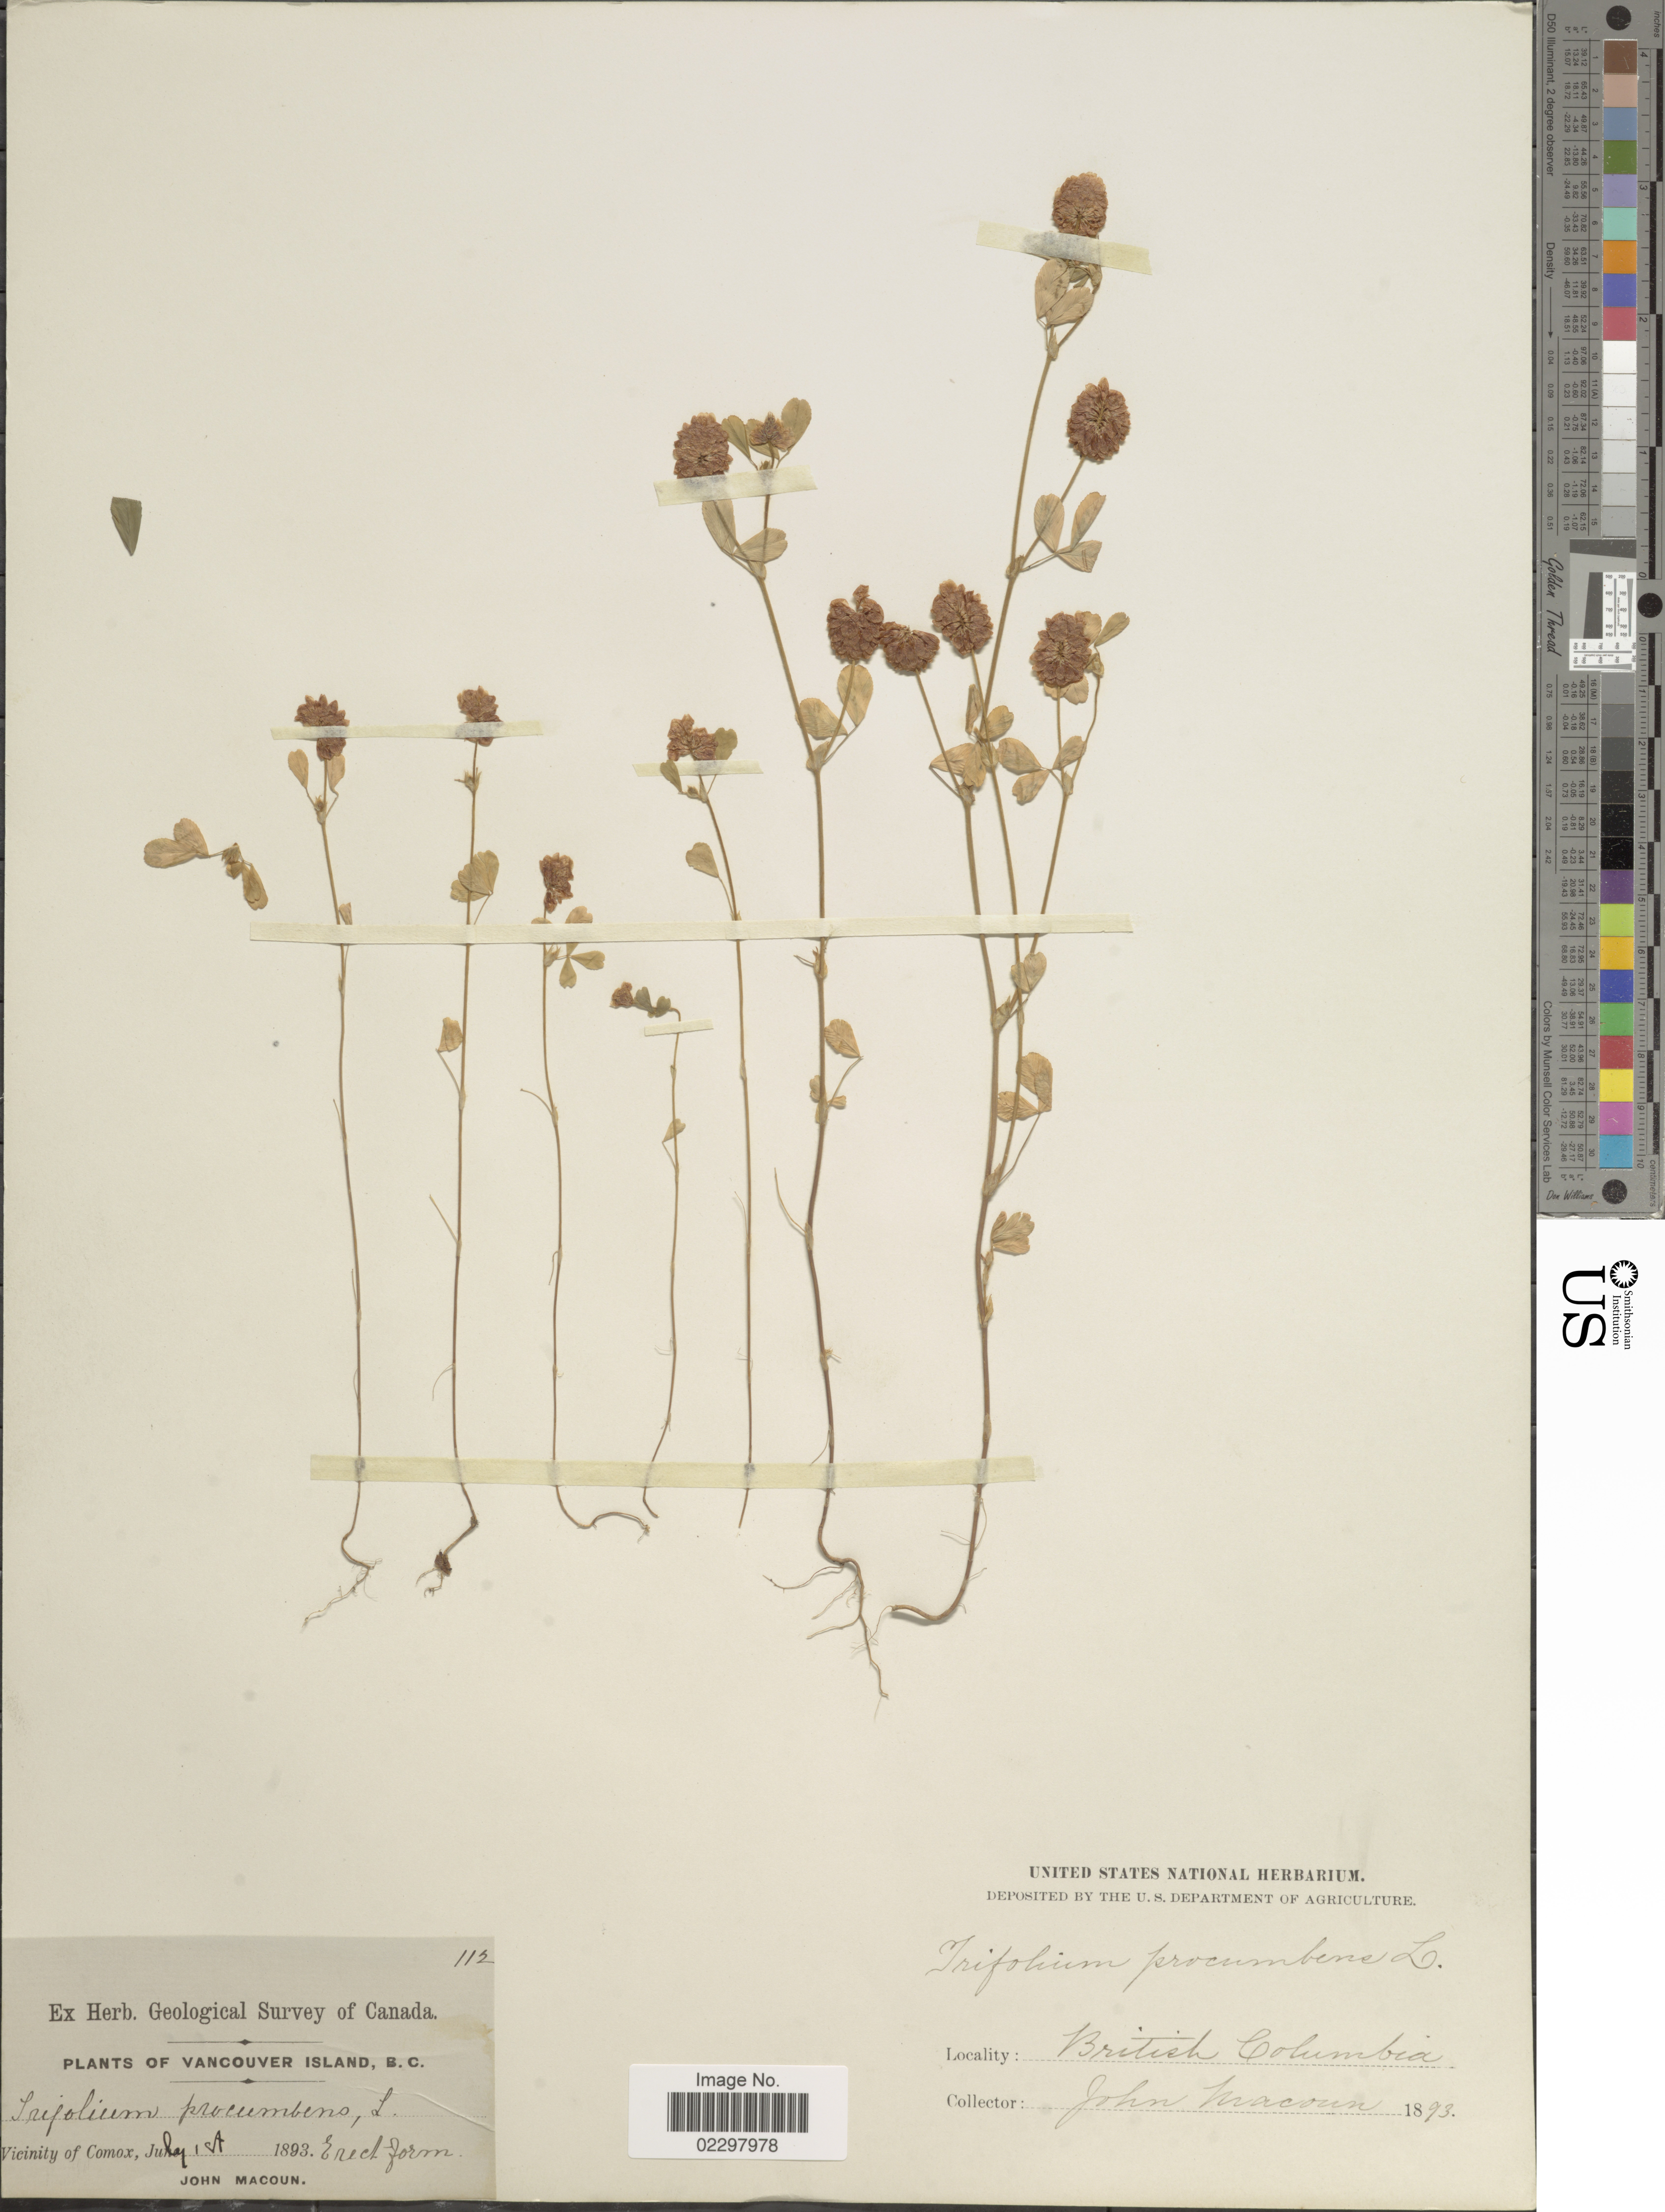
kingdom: Plantae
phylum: Tracheophyta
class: Magnoliopsida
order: Fabales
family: Fabaceae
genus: Trifolium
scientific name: Trifolium procumbens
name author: L.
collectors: J. Macoun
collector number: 112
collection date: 1893-07-01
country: Canada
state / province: British Columbia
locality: Vancouver Island, Vicinity of Comax.